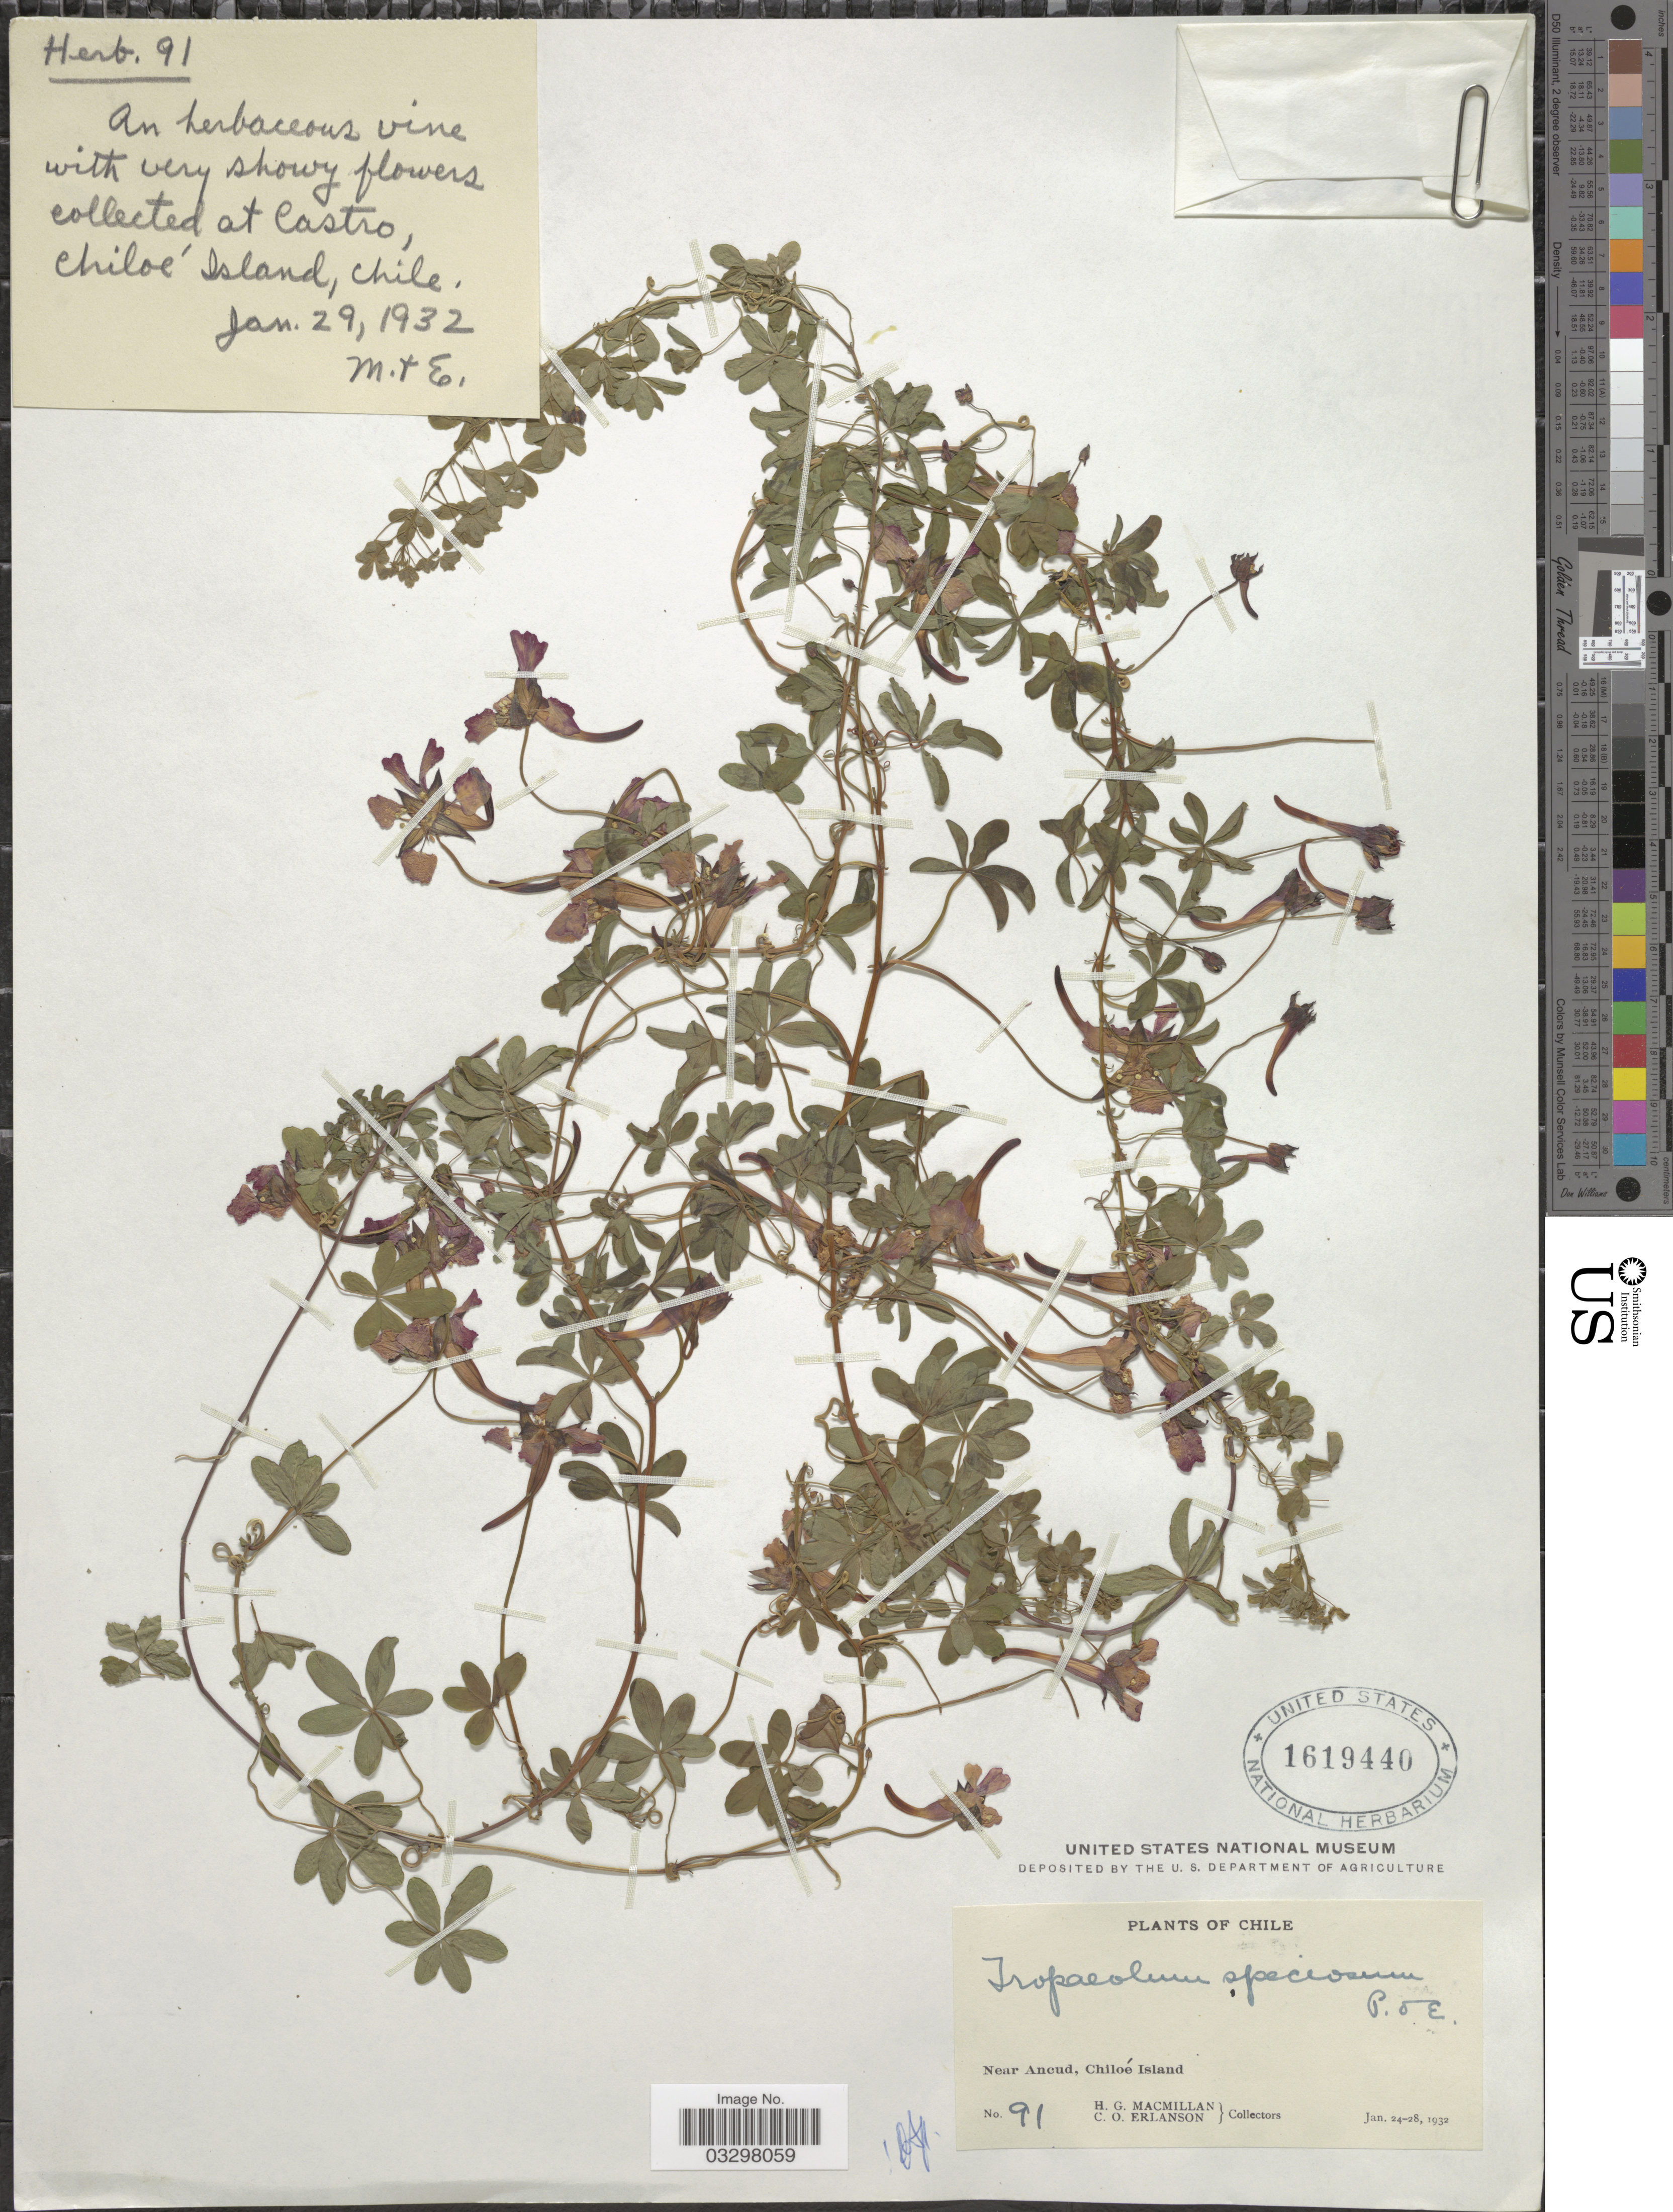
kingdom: Plantae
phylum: Tracheophyta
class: Magnoliopsida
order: Brassicales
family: Tropaeolaceae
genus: Tropaeolum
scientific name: Tropaeolum speciosum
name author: Poepp. & Endl.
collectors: H. MacMillan & C. O. Erlanson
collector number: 91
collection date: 1932-01-29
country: Chile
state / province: Arica y Parinacota (XV)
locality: Near Ancud, Chiloé Island.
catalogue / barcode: US 1619440